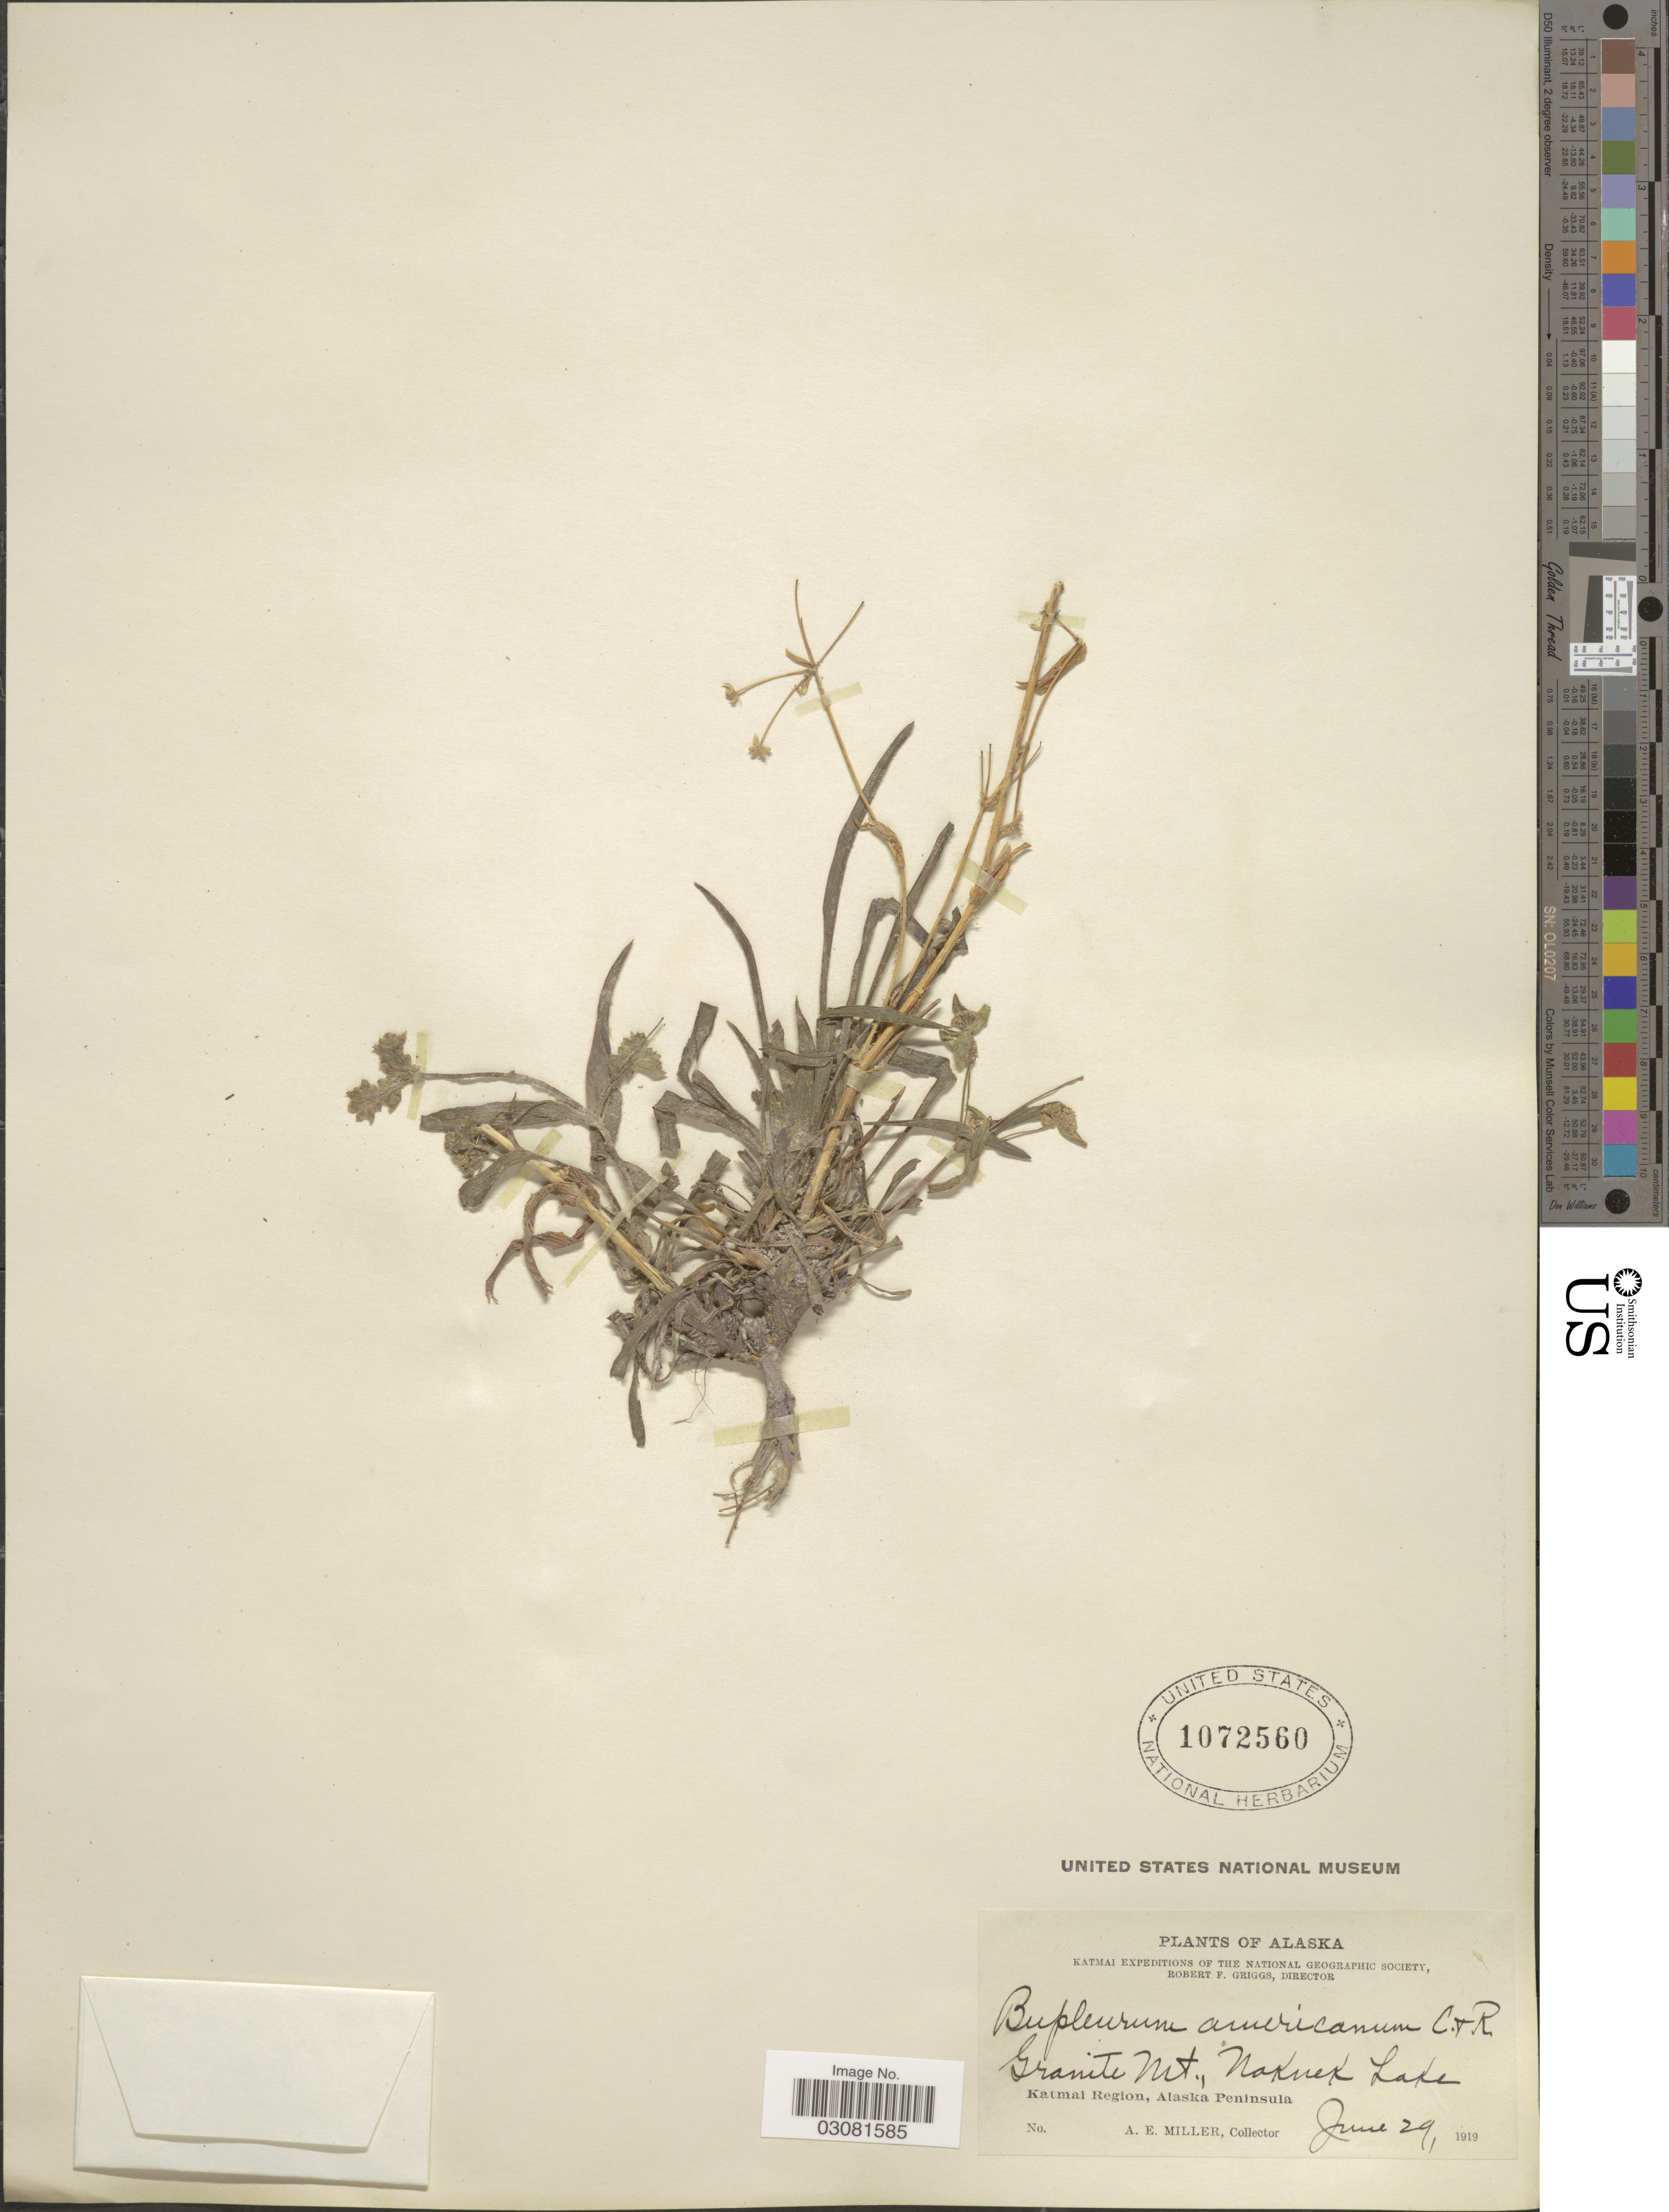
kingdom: Plantae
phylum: Tracheophyta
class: Magnoliopsida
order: Apiales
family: Apiaceae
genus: Bupleurum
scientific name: Bupleurum americanum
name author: J.M. Coult. & Rose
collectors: A. E. Miller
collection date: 1919-06-29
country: United States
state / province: Alaska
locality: Granite Mt., Naknek Lake, Katmai Region, Alaska Peninsula.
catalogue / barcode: US 1072560